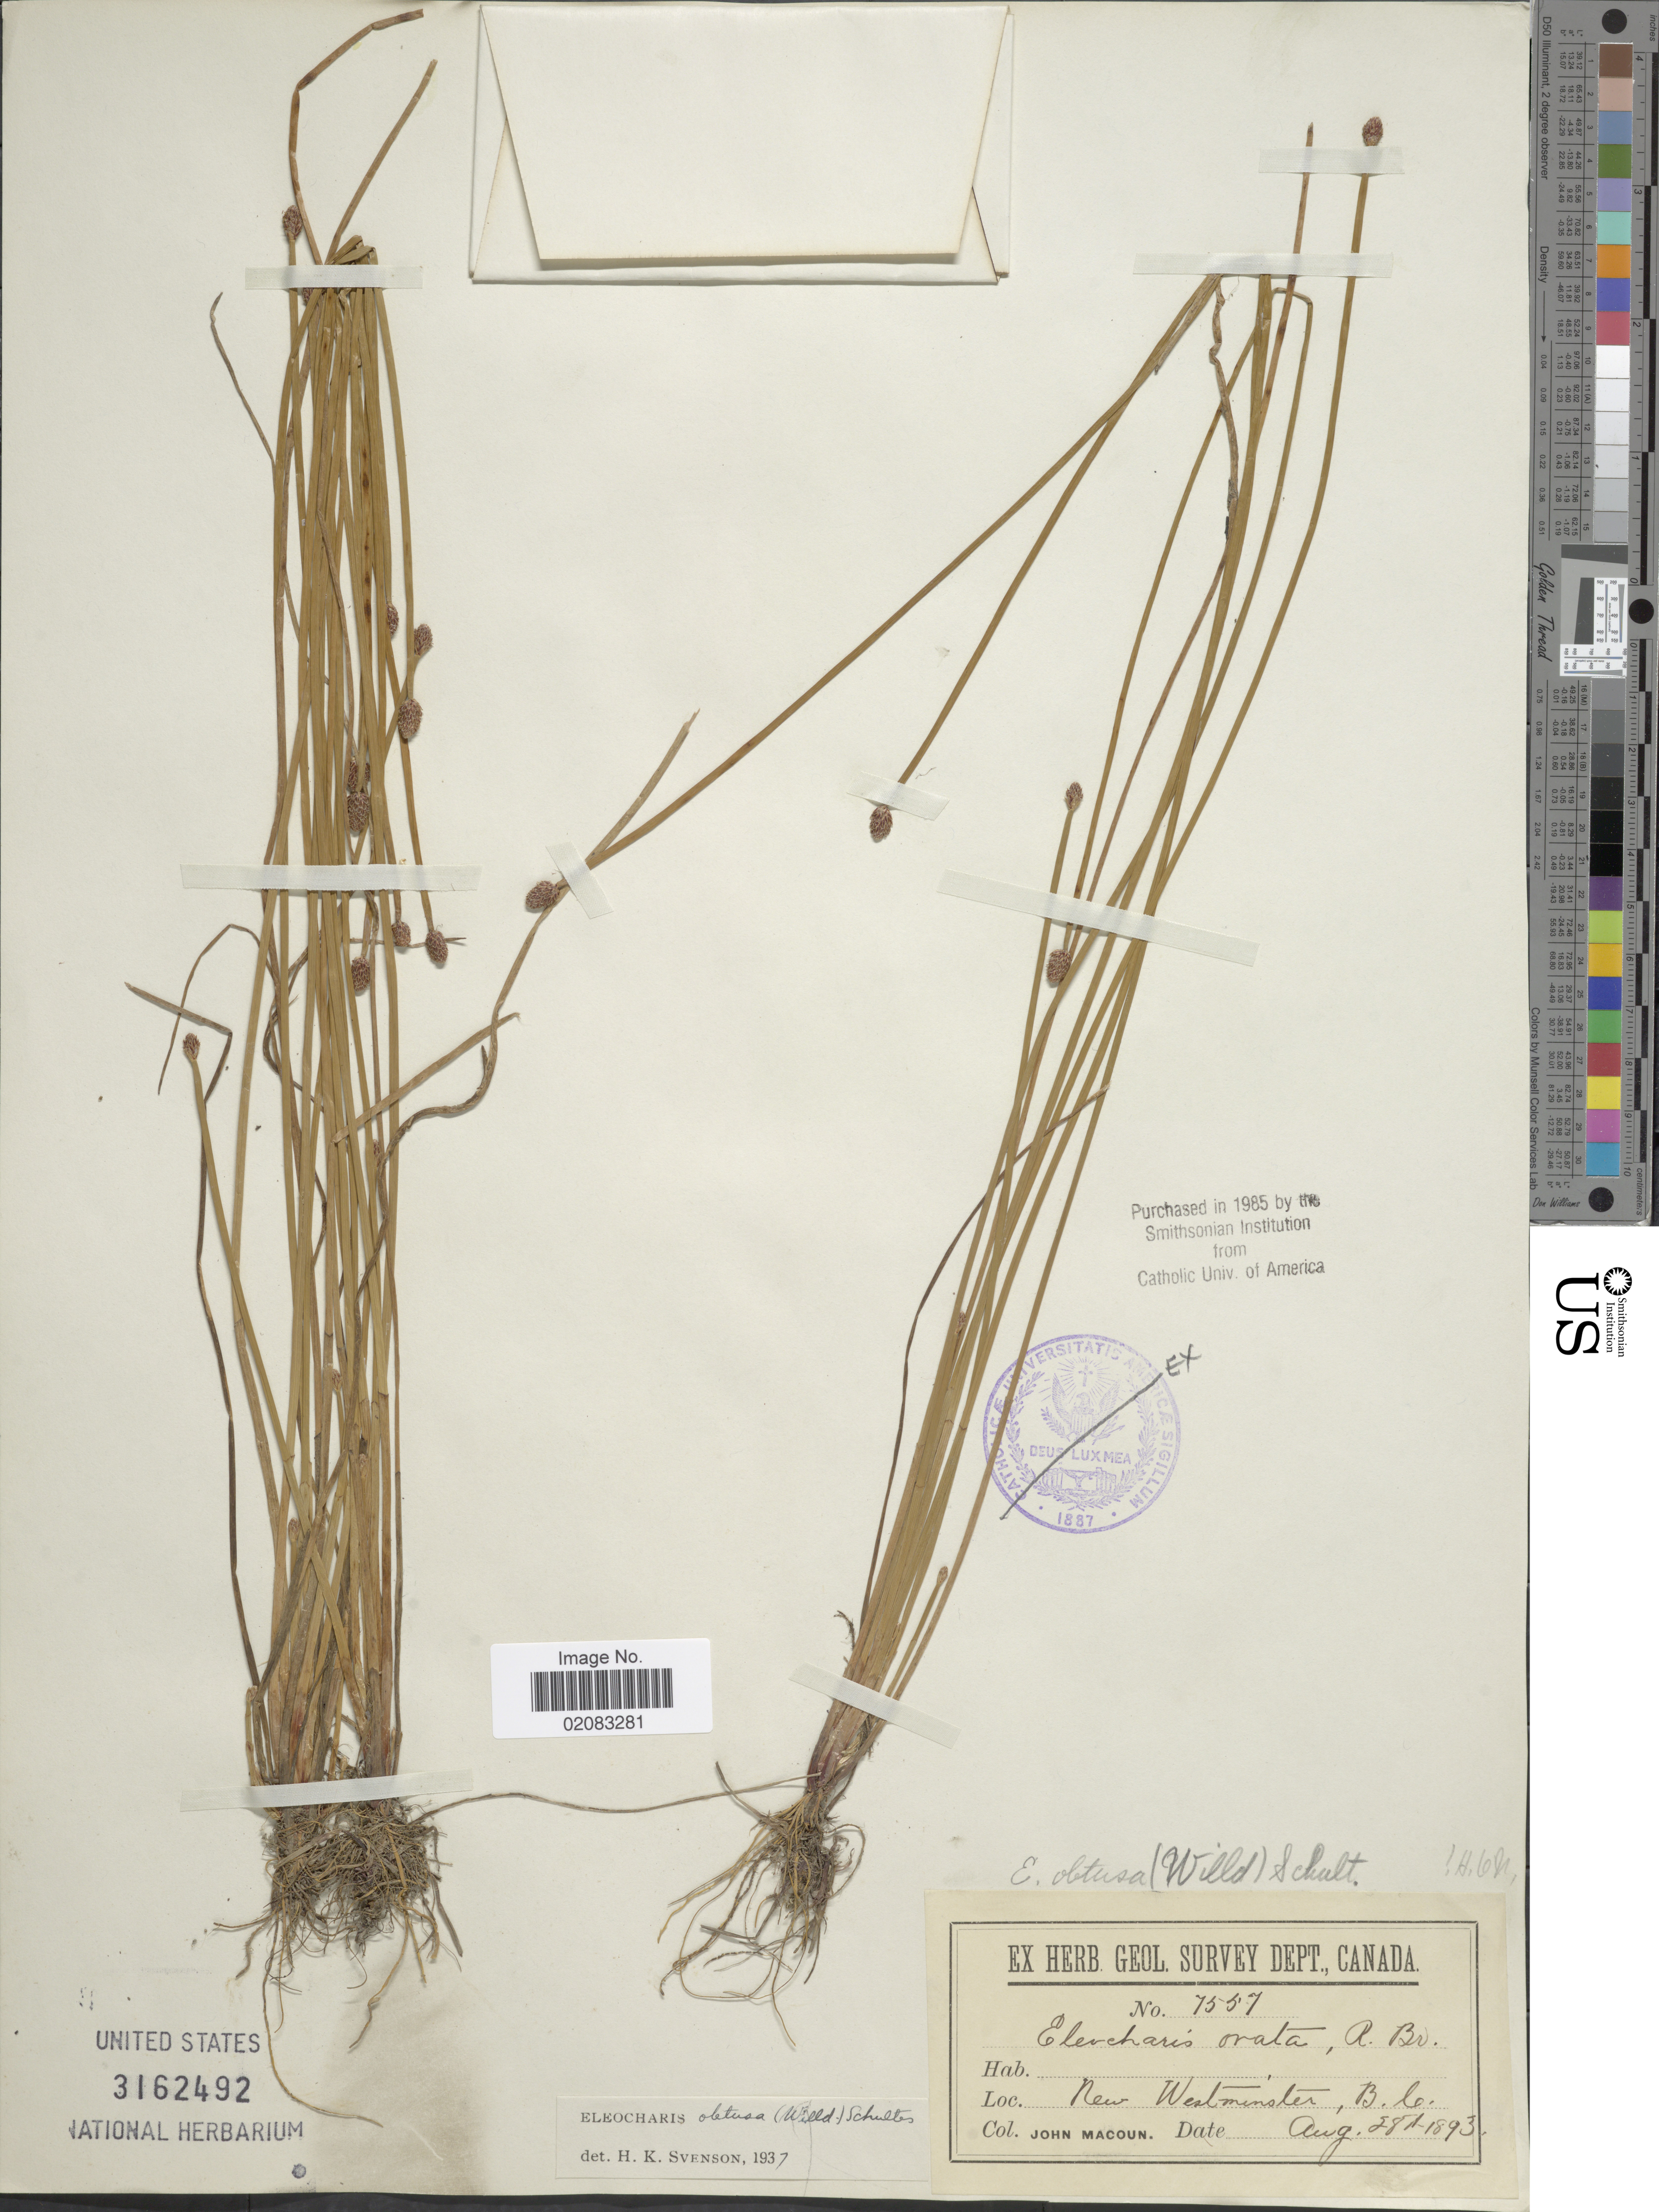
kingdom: Plantae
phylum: Tracheophyta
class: Liliopsida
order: Poales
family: Cyperaceae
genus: Eleocharis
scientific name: Eleocharis obtusa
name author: (Willd.) Schult.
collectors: J. Macoun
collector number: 7557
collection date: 1893-08-28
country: Canada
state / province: British Columbia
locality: New Westminster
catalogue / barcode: US 3162492